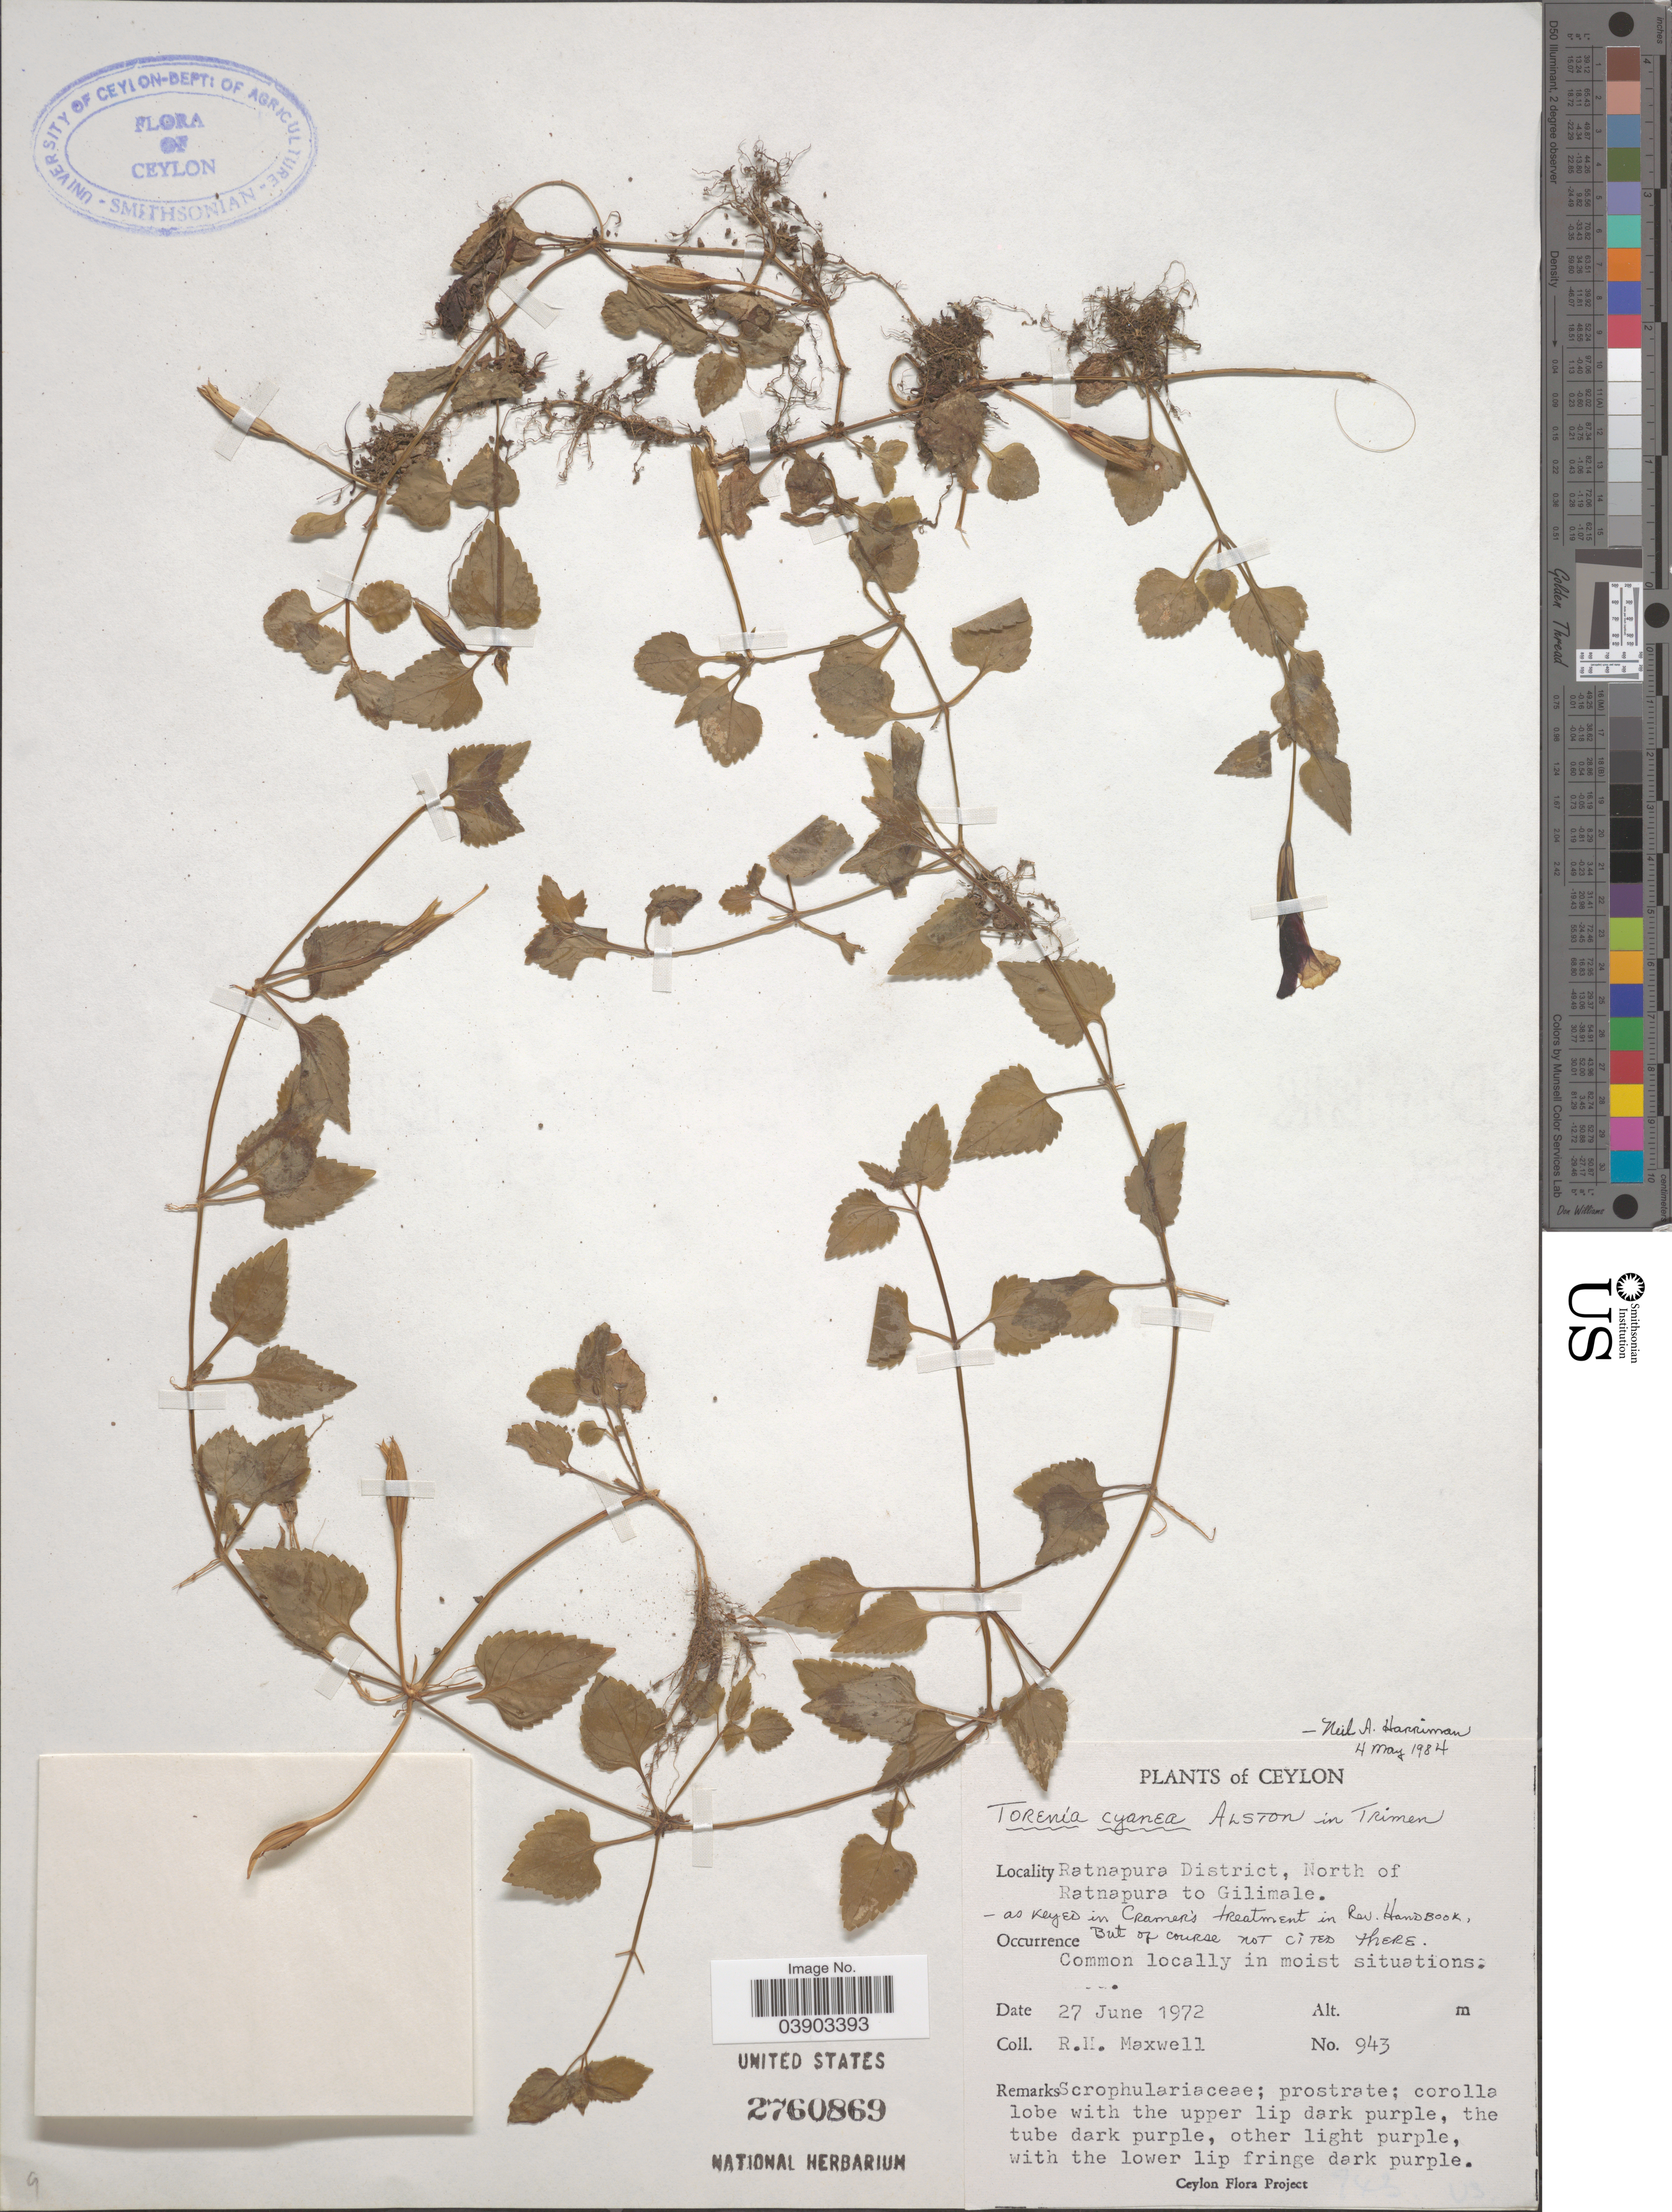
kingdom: Plantae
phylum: Tracheophyta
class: Magnoliopsida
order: Lamiales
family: Linderniaceae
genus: Torenia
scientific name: Torenia cyanea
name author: Alston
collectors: R. Maxwell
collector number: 943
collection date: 1972-06-27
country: Sri Lanka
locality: Ceylon. Ratnapura District, North of Ratnapura to Gilimale.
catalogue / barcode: US 2760869